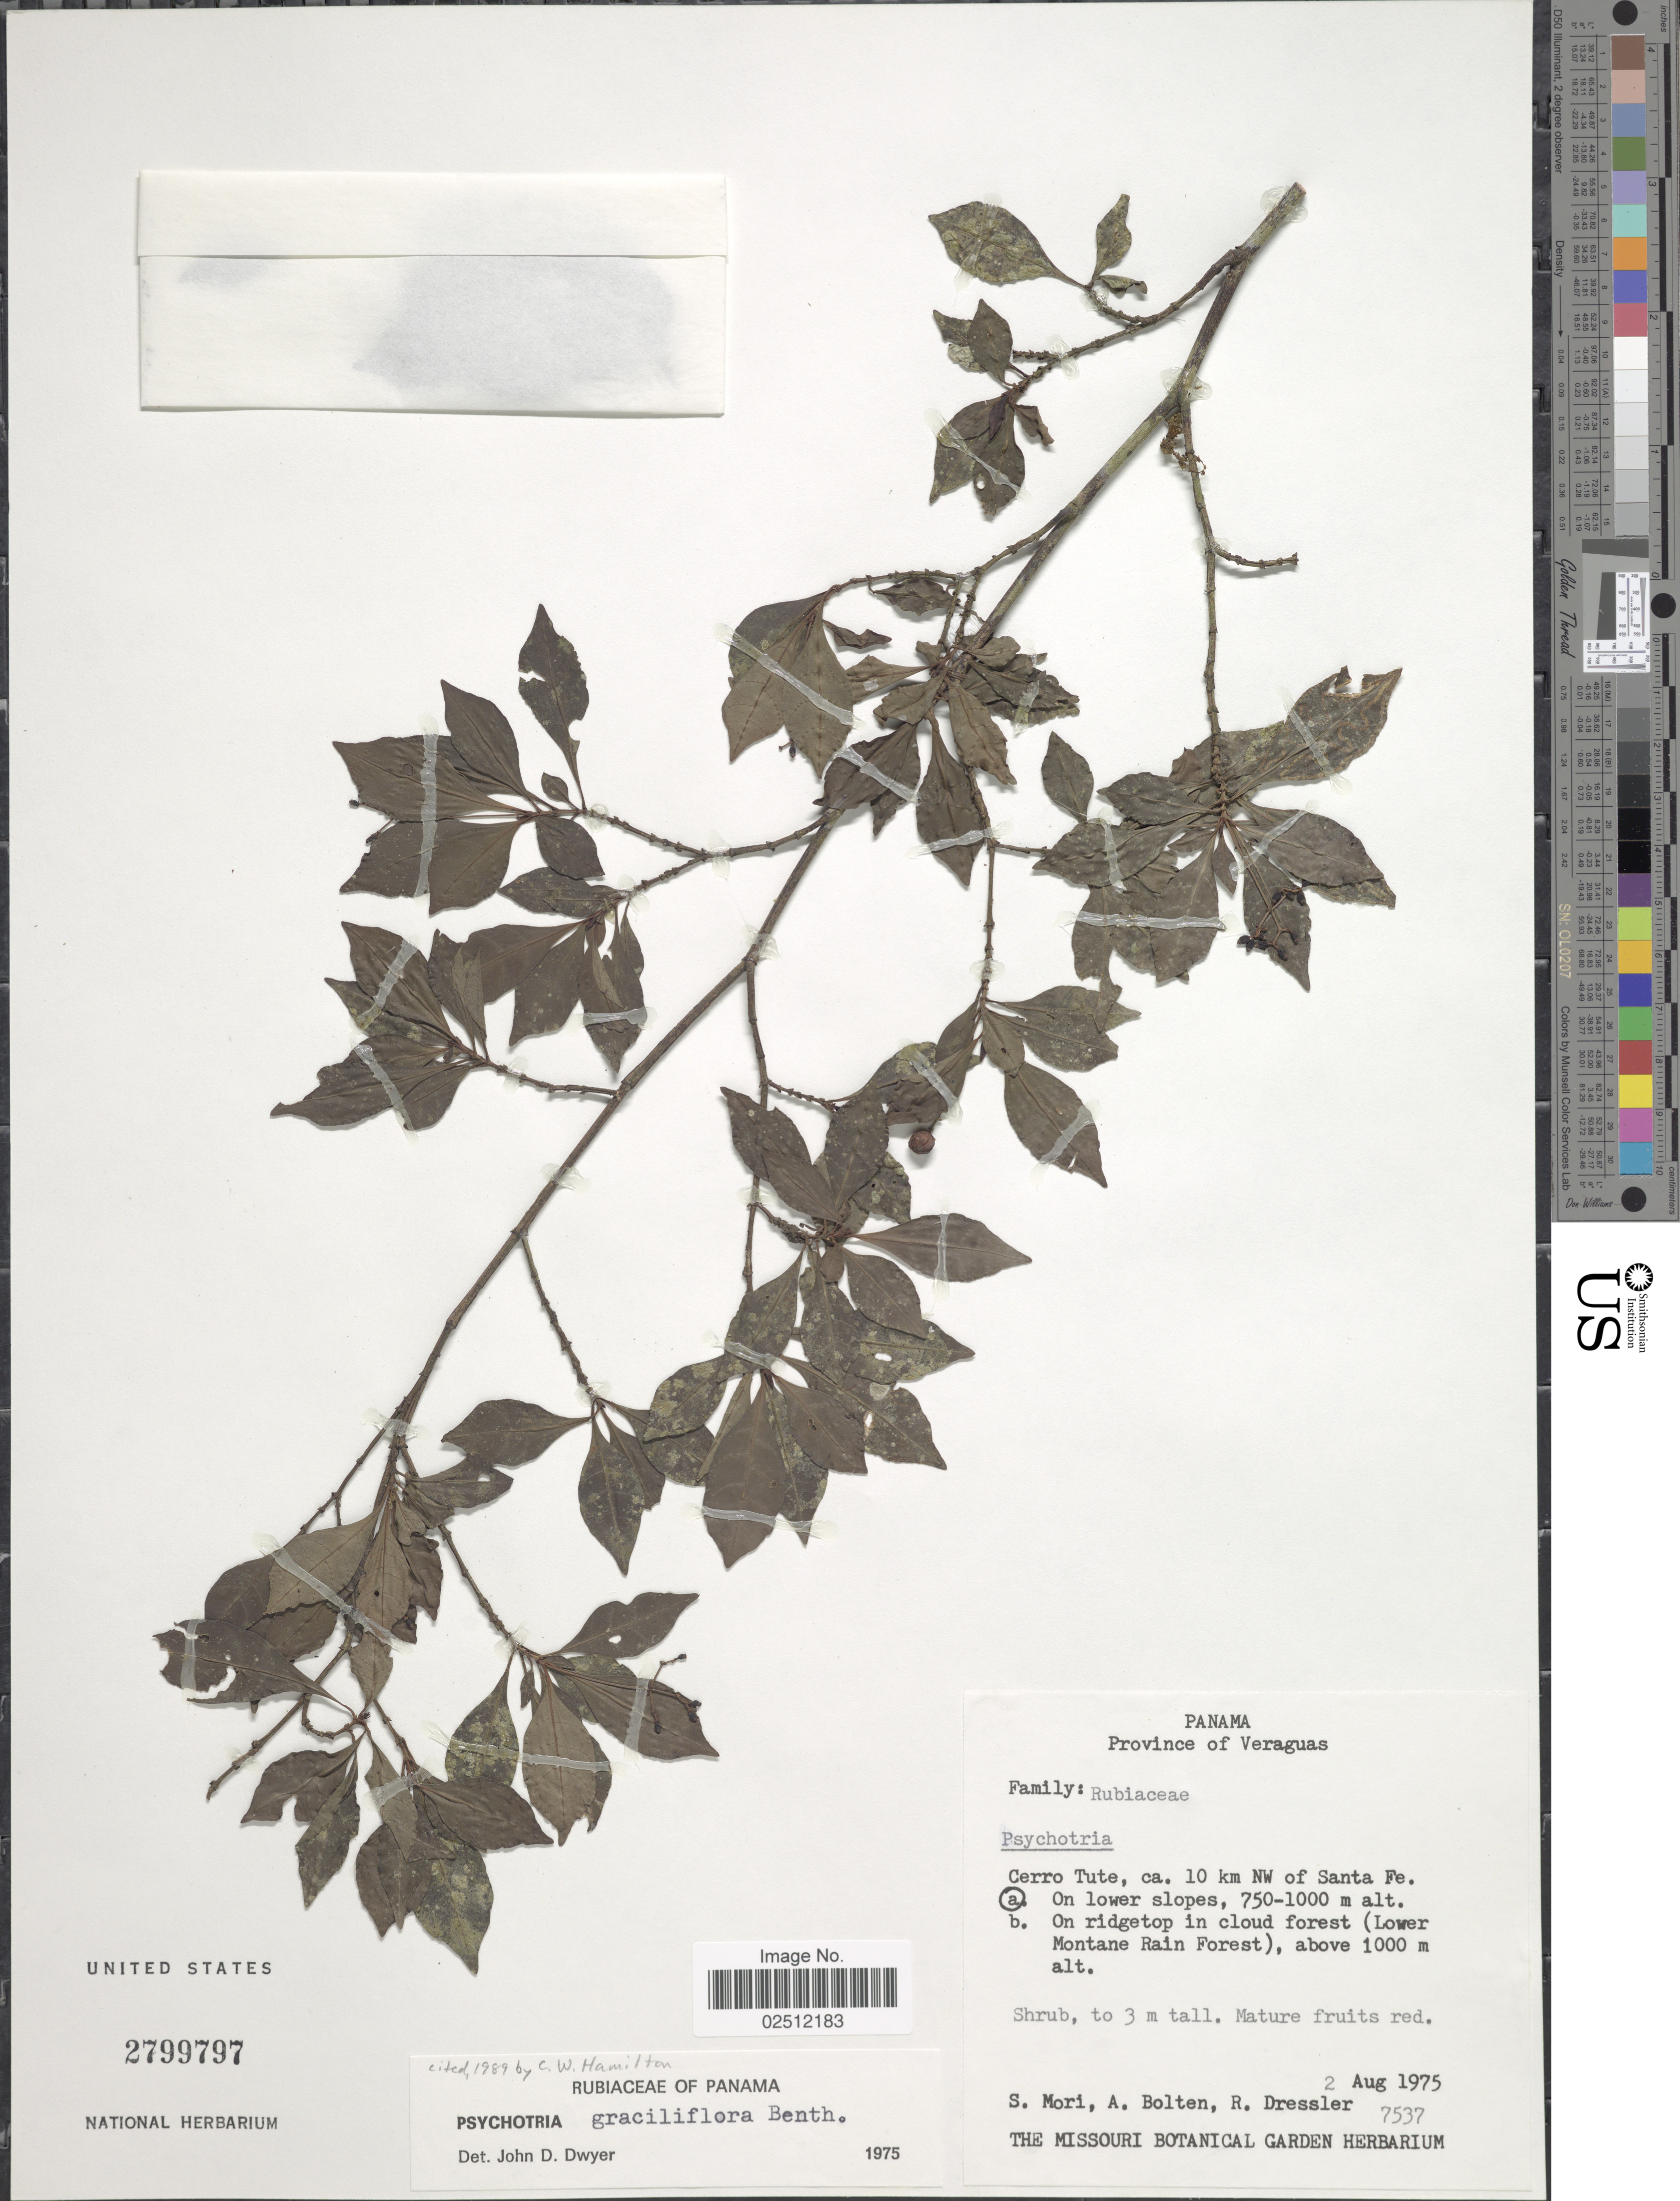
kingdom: Plantae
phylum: Tracheophyta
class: Magnoliopsida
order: Gentianales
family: Rubiaceae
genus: Psychotria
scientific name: Psychotria graciliflora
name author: Benth.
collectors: S. Mori, A. Bolten & R. Dressler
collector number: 7537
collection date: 1975-08-02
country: Panama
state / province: Veraguas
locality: Cerro Tute, ca. 10 km NW of Santa Fe, On lower slopes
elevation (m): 750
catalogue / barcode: US 2799797